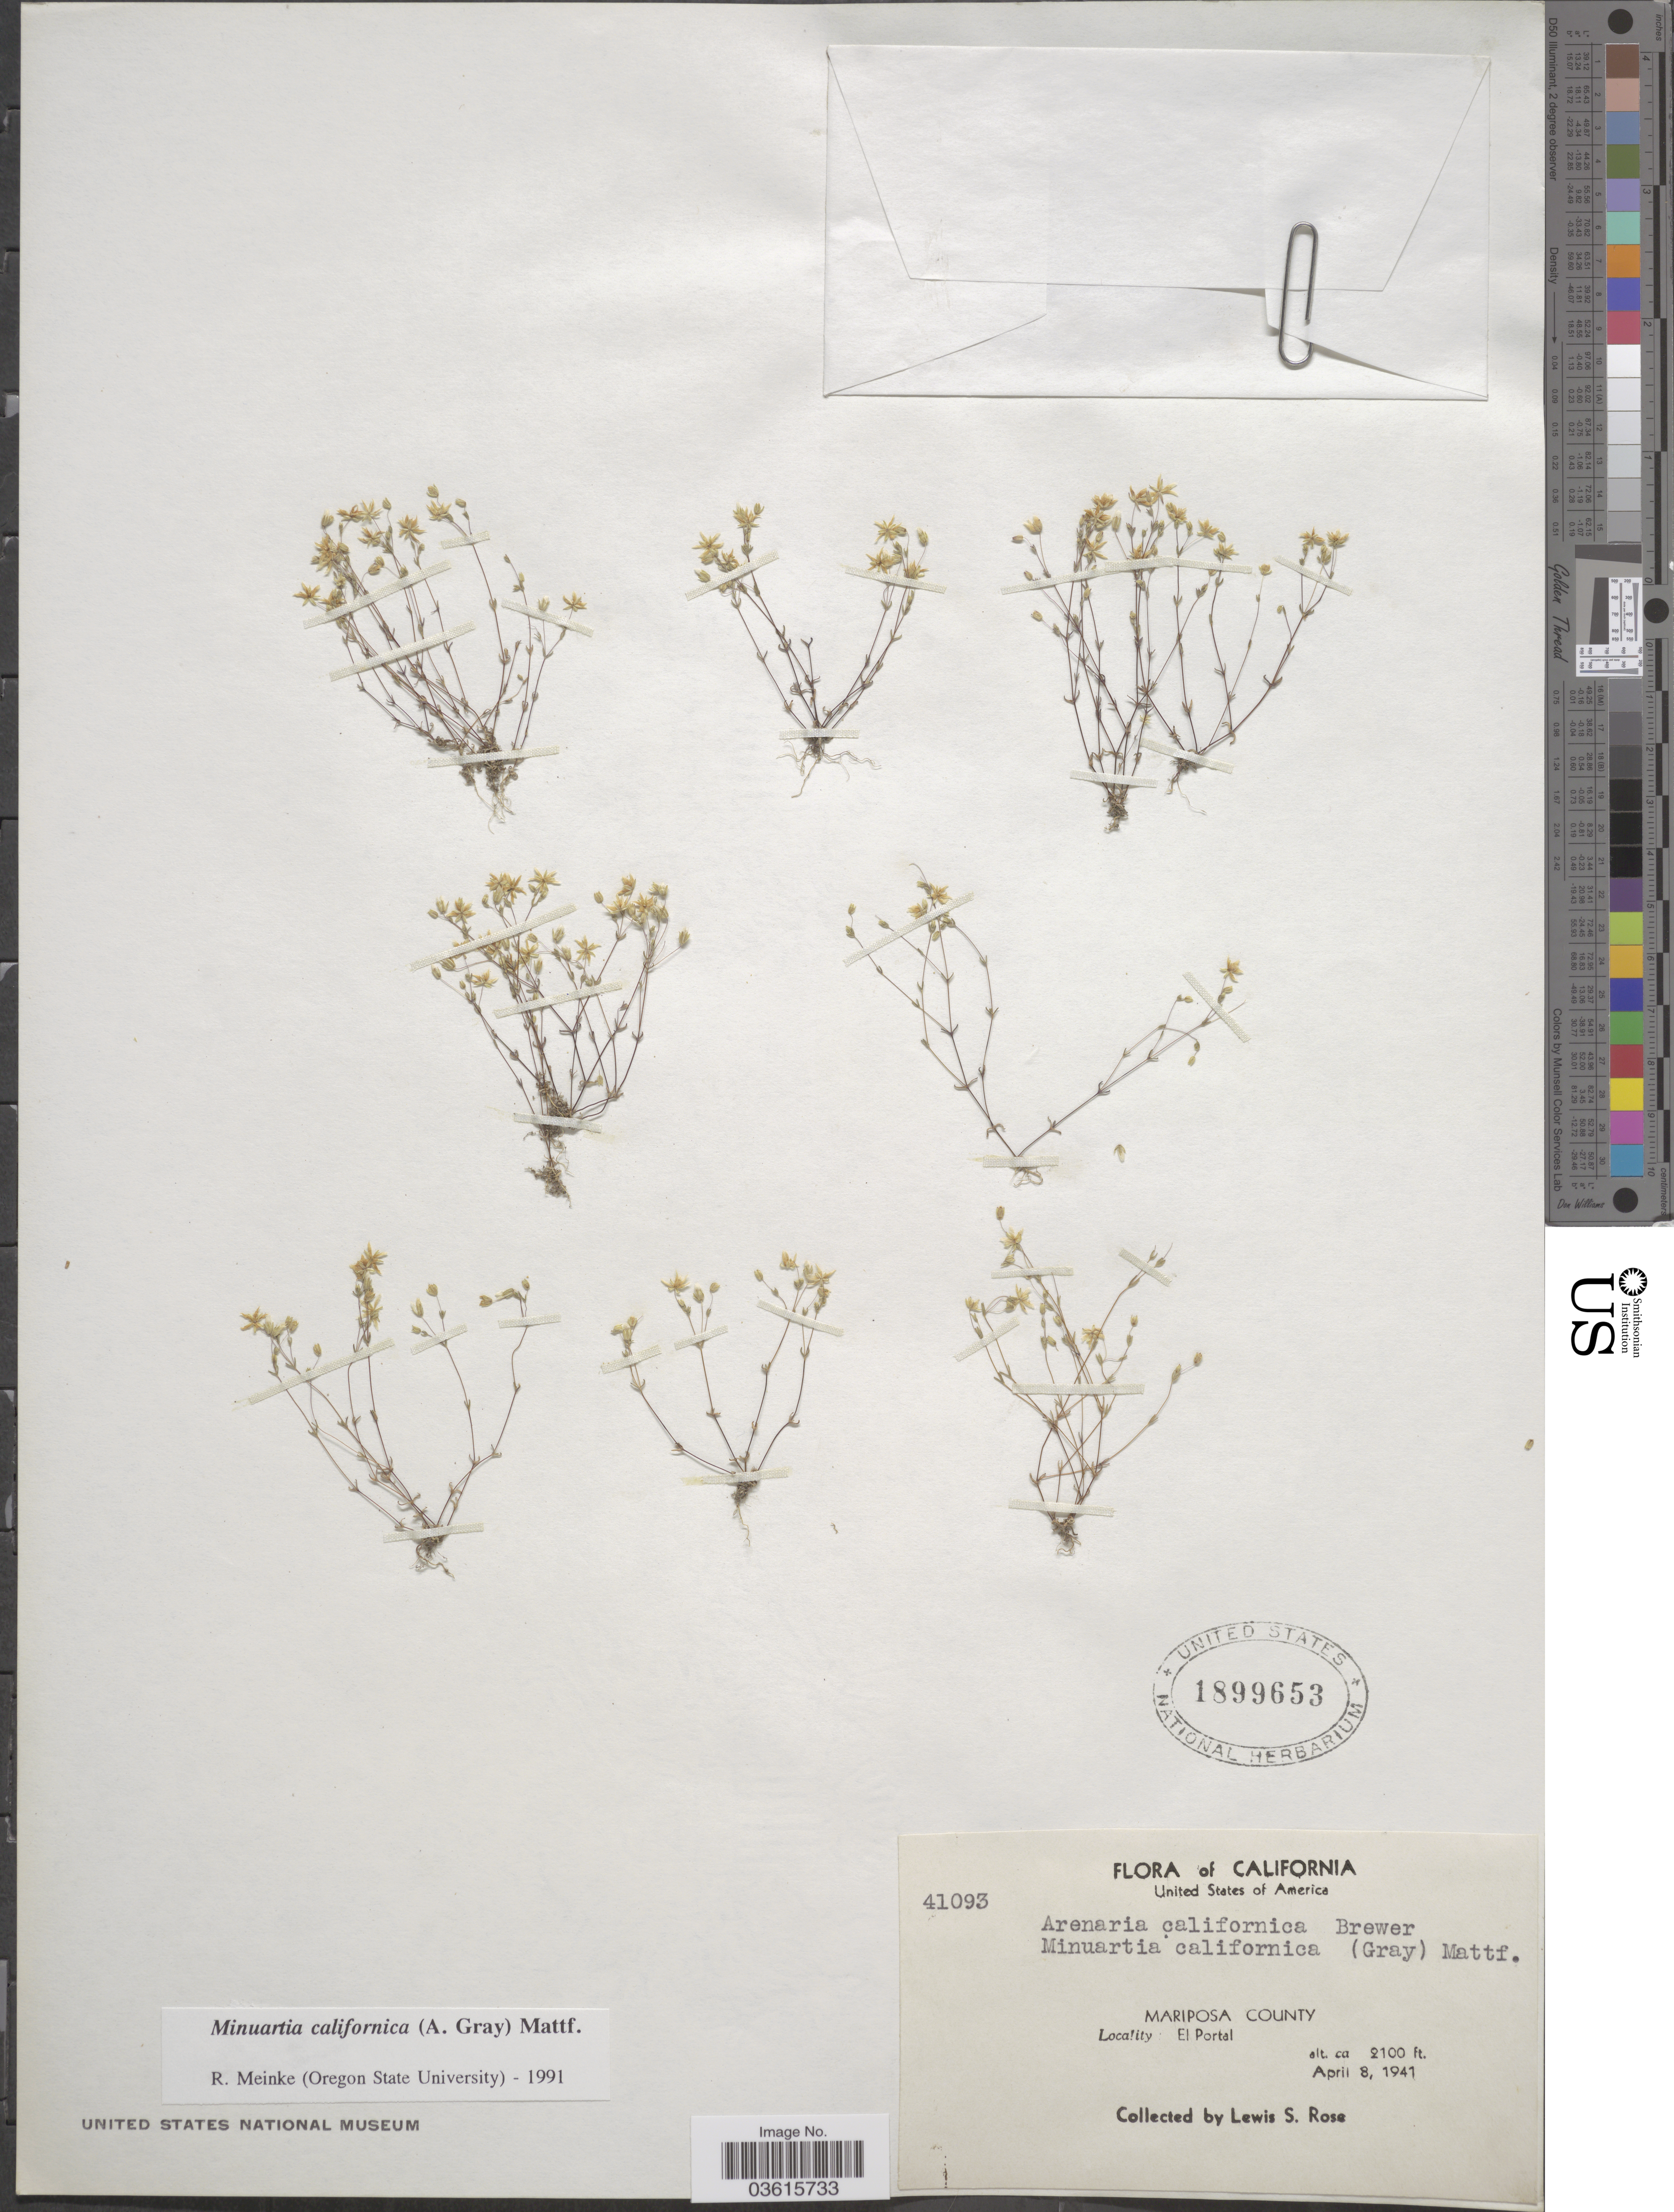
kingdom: Plantae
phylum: Tracheophyta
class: Magnoliopsida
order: Caryophyllales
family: Caryophyllaceae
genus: Minuartia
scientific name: Minuartia californica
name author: (A. Gray) Mattf.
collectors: L. S. Rose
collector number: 41093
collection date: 1941-04-08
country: United States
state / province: California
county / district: Mariposa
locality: United States of America. Mariposa County. El Portal.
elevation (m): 640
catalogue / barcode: US 1899653